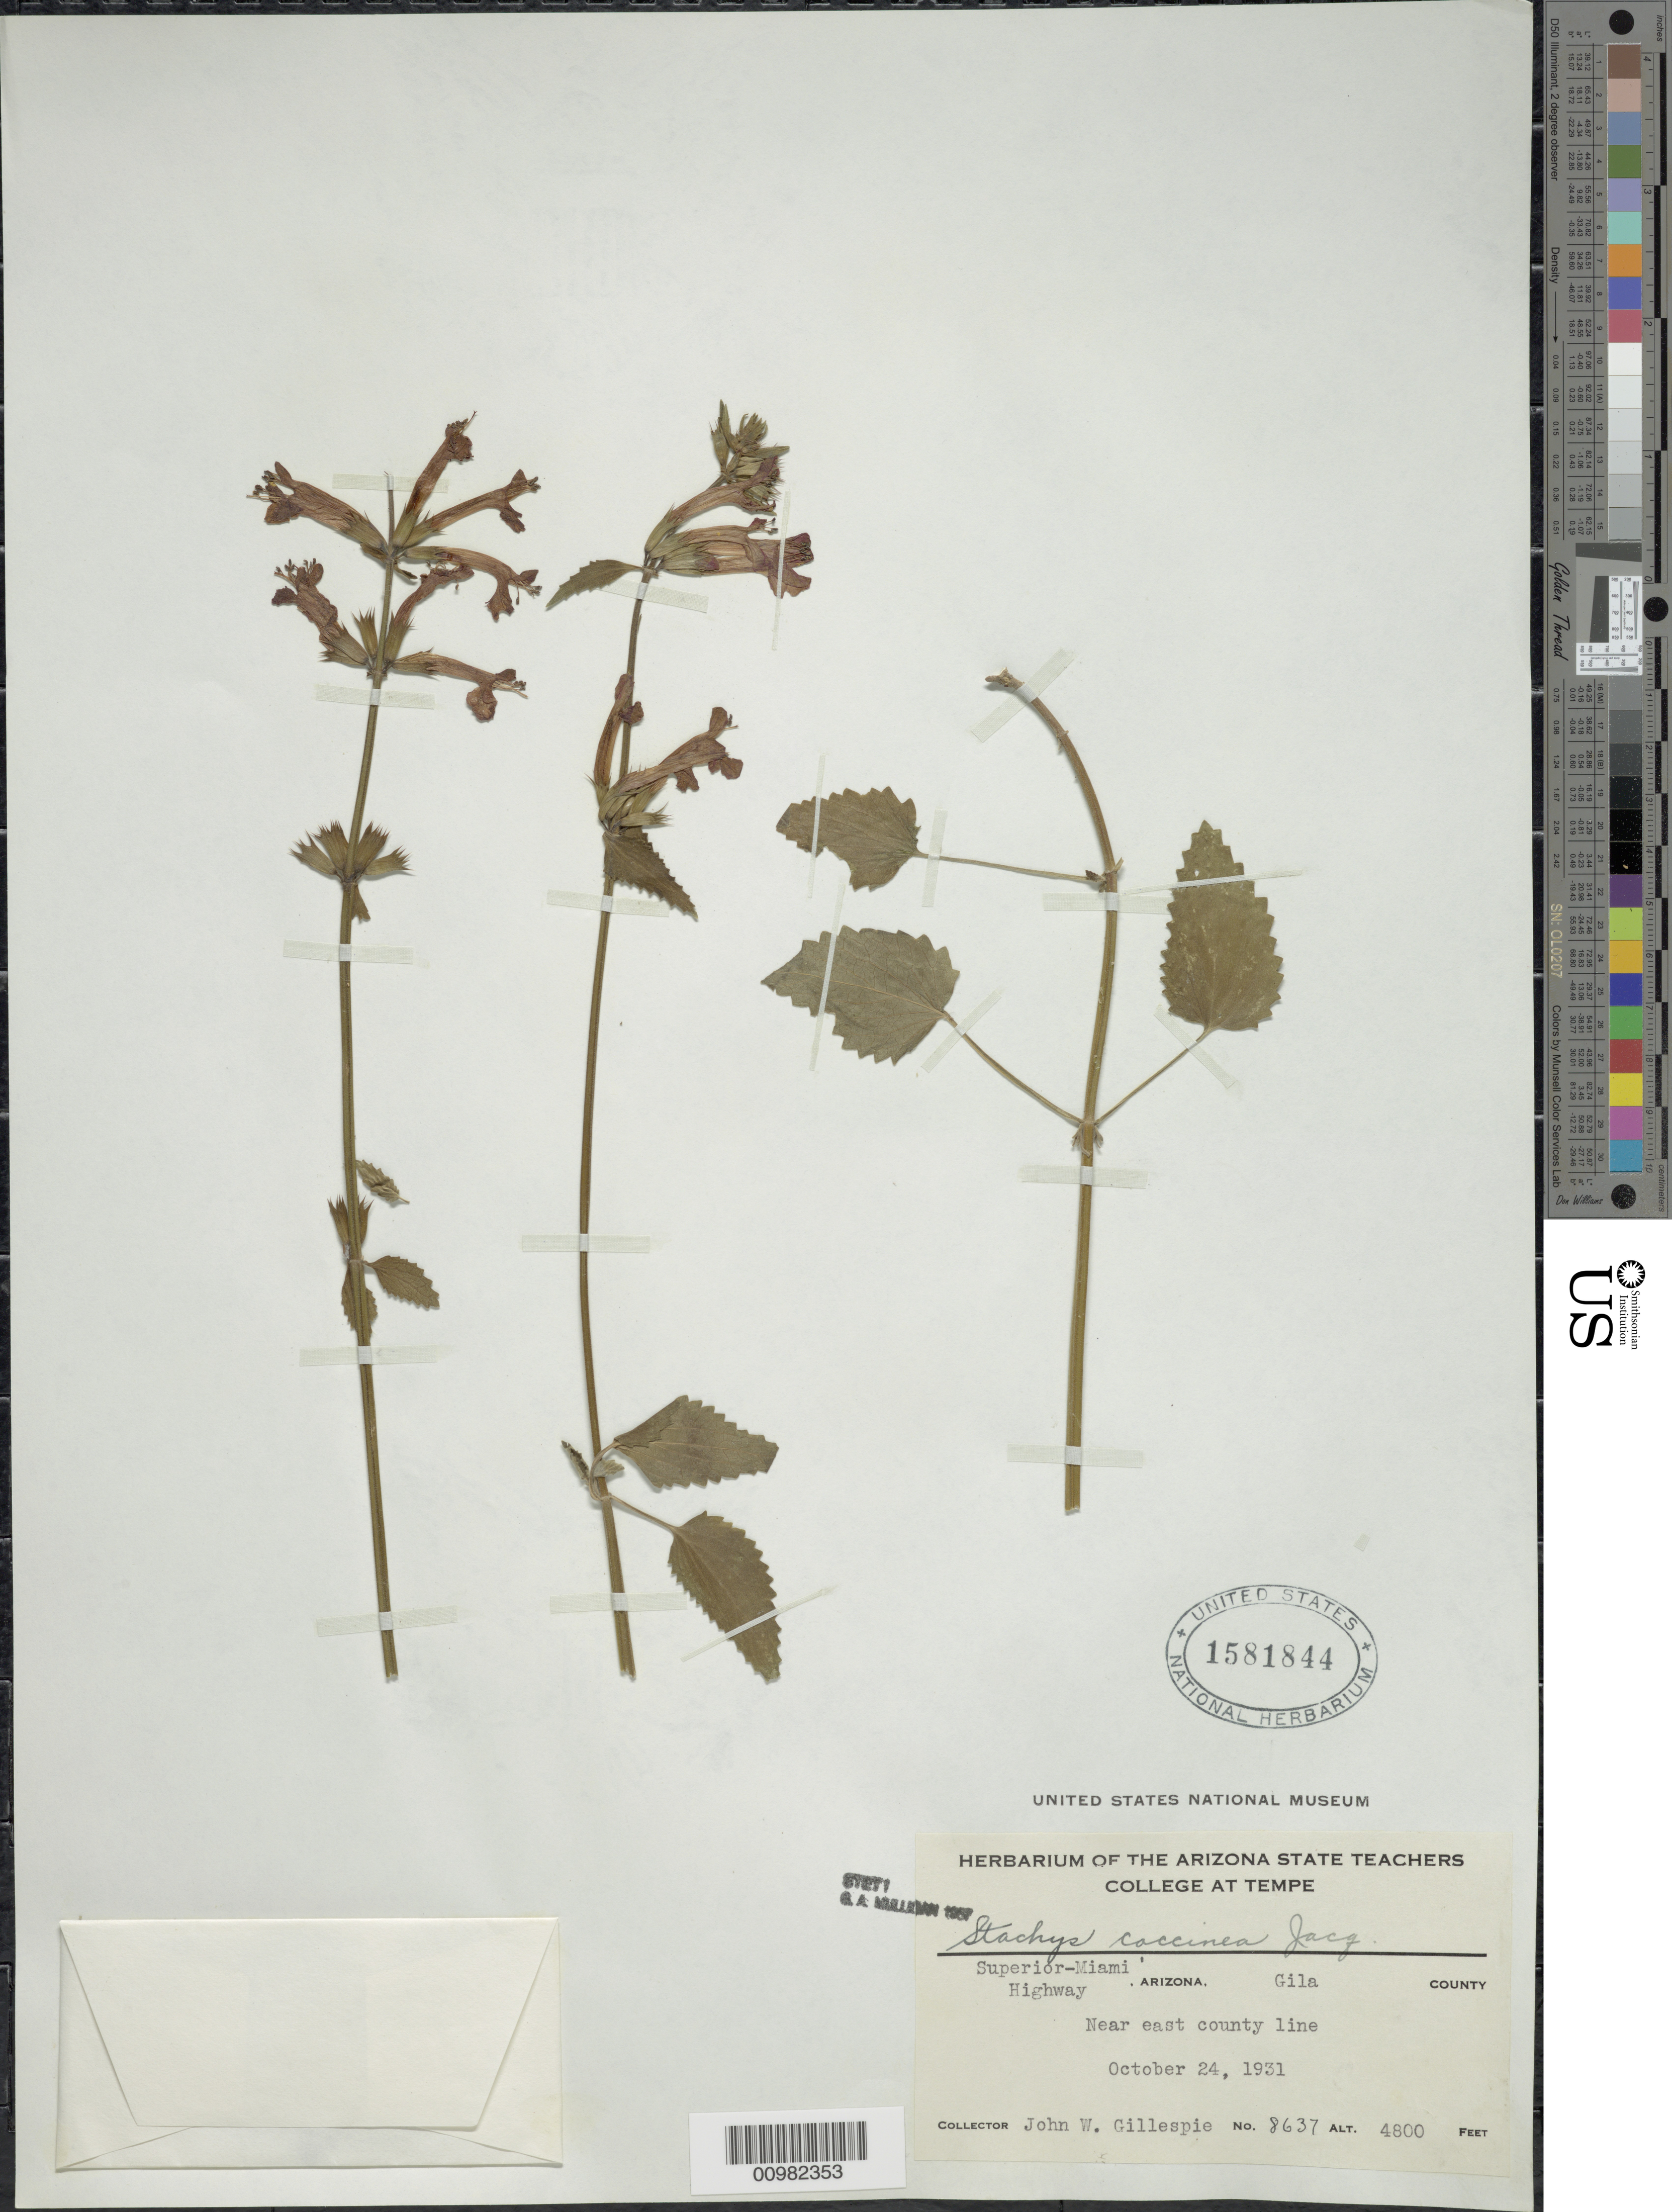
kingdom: Plantae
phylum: Tracheophyta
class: Magnoliopsida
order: Lamiales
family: Lamiaceae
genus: Stachys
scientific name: Stachys coccinea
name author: Ortega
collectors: J. W. Gillespie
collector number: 8637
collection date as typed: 24 Oct 1931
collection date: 1931-10-24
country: United States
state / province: Arizona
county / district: Gila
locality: Superior- Miami Highway; near East county line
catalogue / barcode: US 1581844